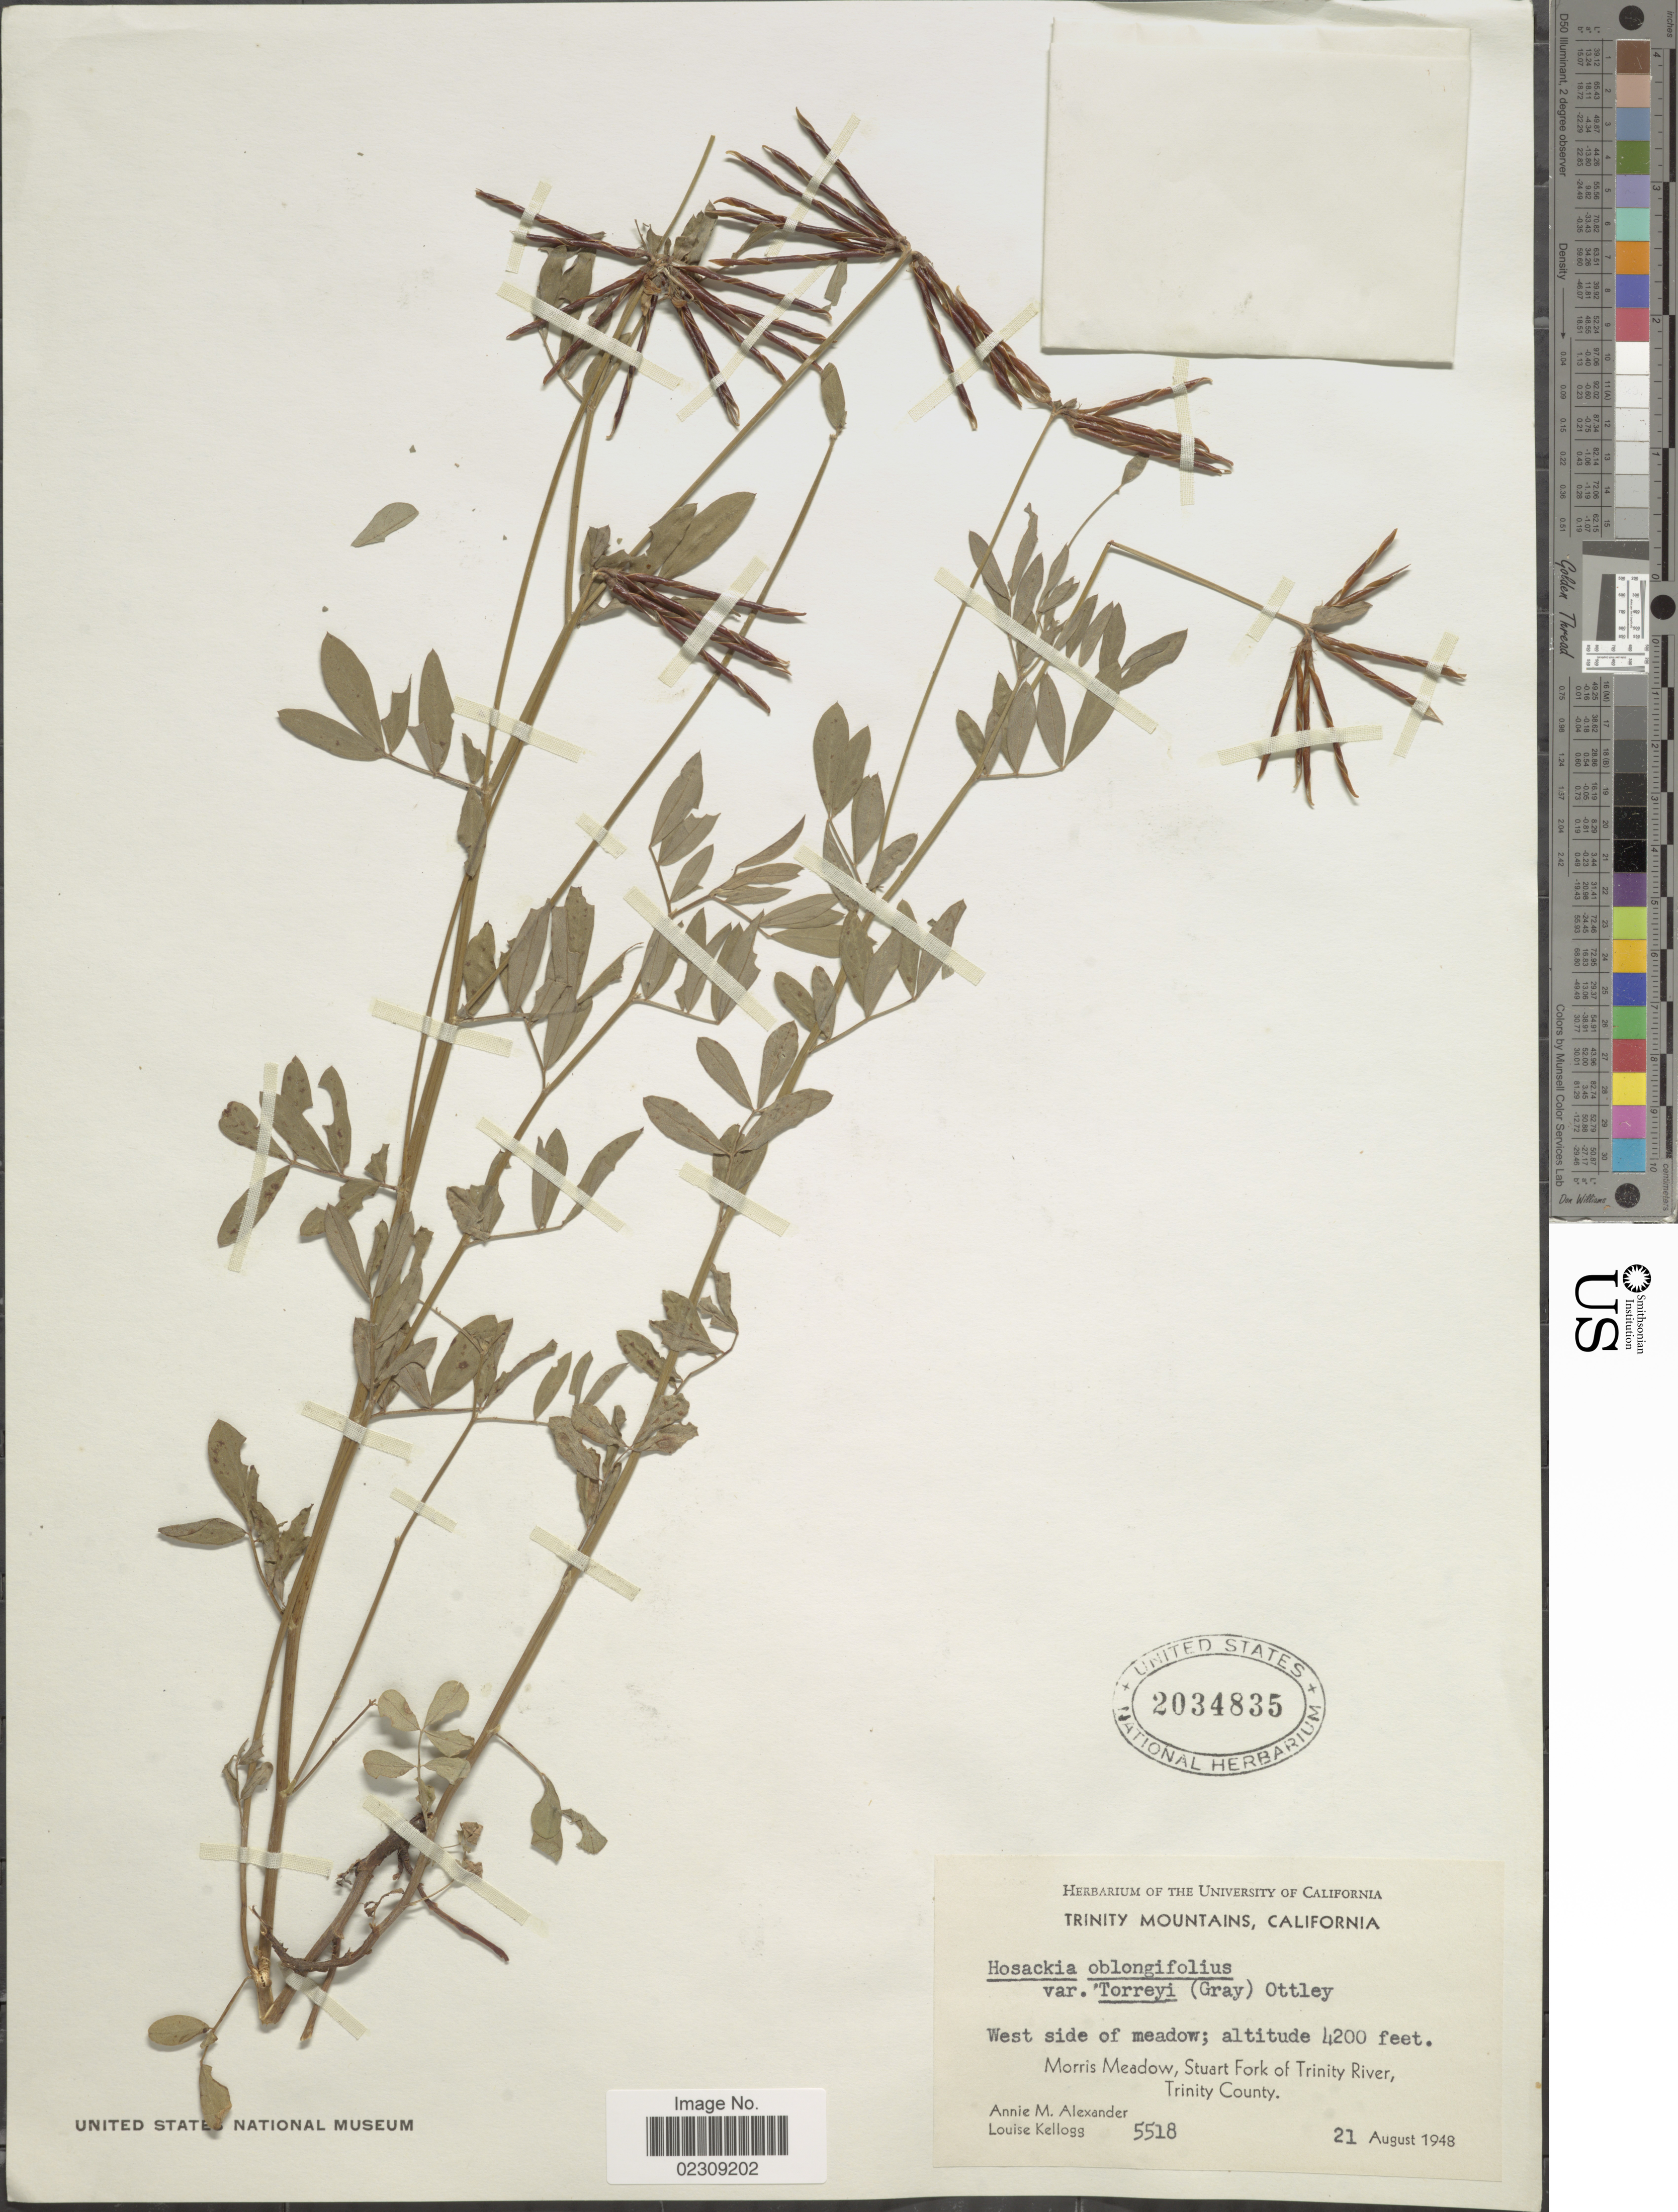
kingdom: Plantae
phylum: Tracheophyta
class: Magnoliopsida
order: Fabales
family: Fabaceae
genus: Hosackia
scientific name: Hosackia oblongifolia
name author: Benth.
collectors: A. M. Alexander & L. Kellogg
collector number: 5518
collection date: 1948-08-21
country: United States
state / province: California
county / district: Trinity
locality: Trinity Mountains, West side of meadow; Morris Meadow, Stuart Fork of Trinity River, Trinity County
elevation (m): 1280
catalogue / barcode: US 2034835